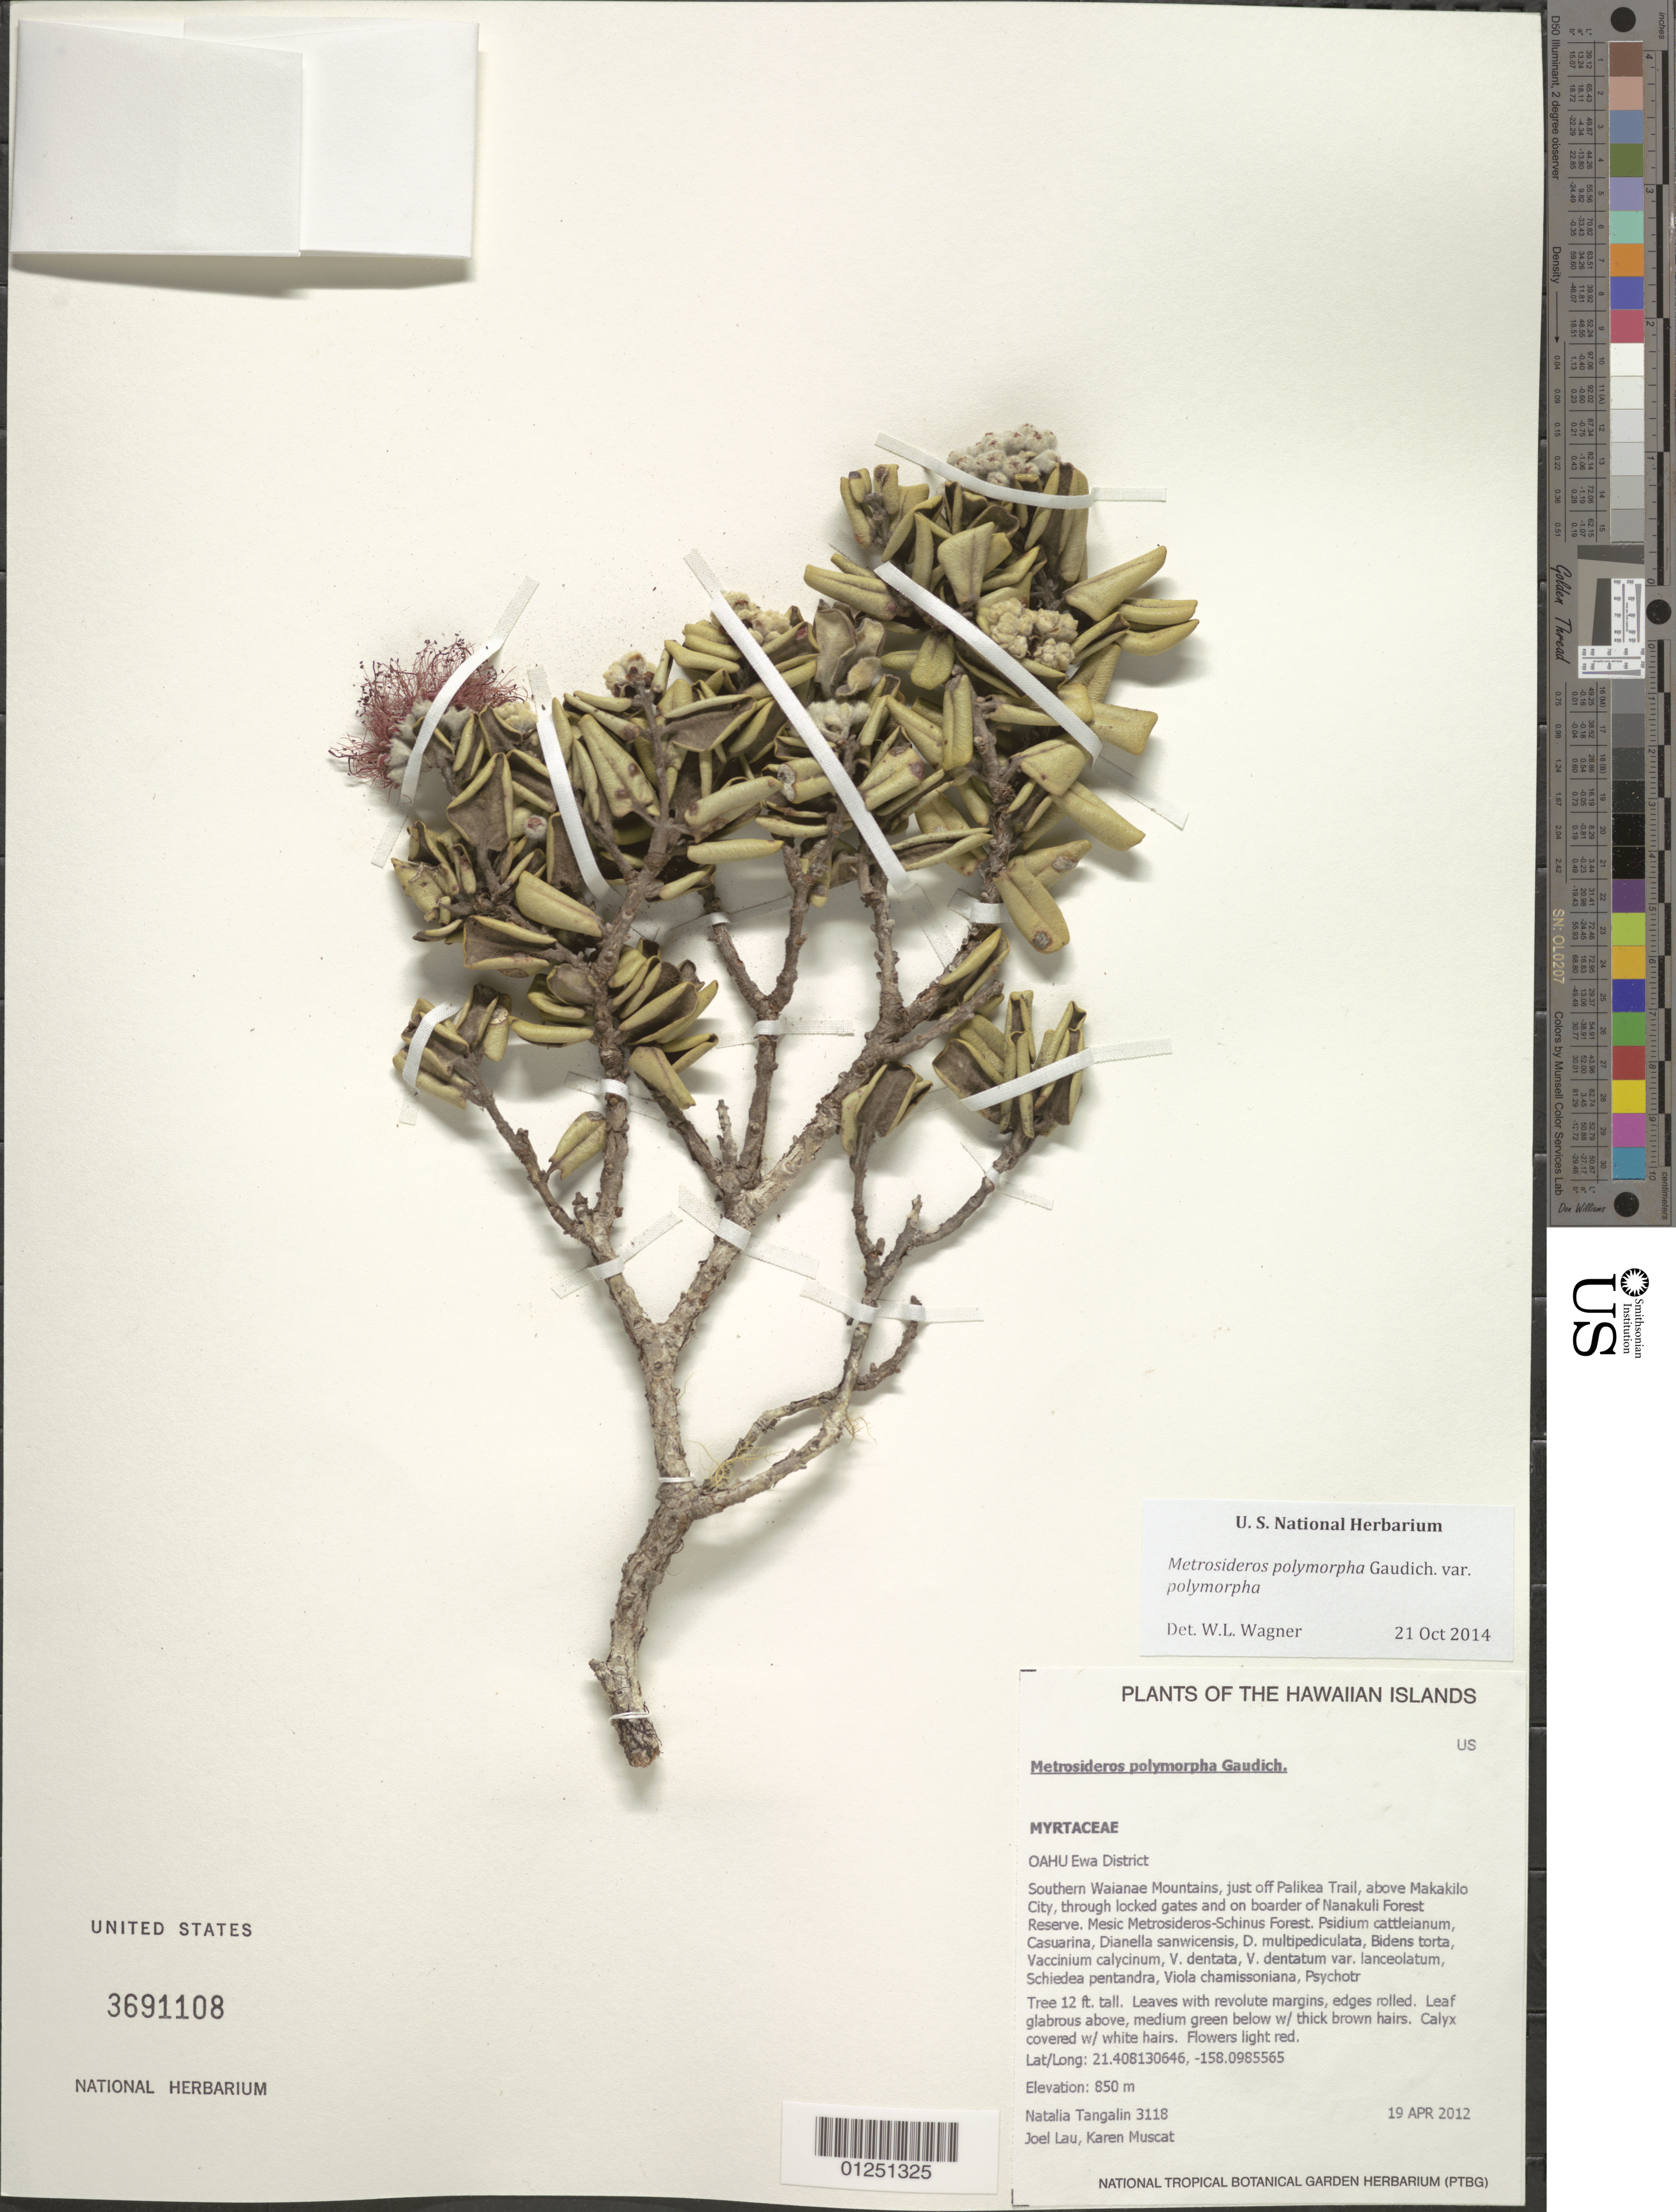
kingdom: Plantae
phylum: Tracheophyta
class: Magnoliopsida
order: Myrtales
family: Myrtaceae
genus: Metrosideros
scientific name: Metrosideros polymorpha var. polymorpha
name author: Gaudich.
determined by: Wagner, W. L., (BOT), Smithsonian Institution - National Museum of Natural History (UNITED STATES)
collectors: N. Tangalin, J. Lau & K. Muscat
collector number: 3118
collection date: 2012-04-19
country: United States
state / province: Hawaii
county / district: Honolulu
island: Oahu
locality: Ewa District, Southern Waianae mountains, just off Palikea trail, above Makakilo City, through locked gates and on border of Nanakuli forest Reserve.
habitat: Mesic forest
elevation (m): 850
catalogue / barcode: US 3691108